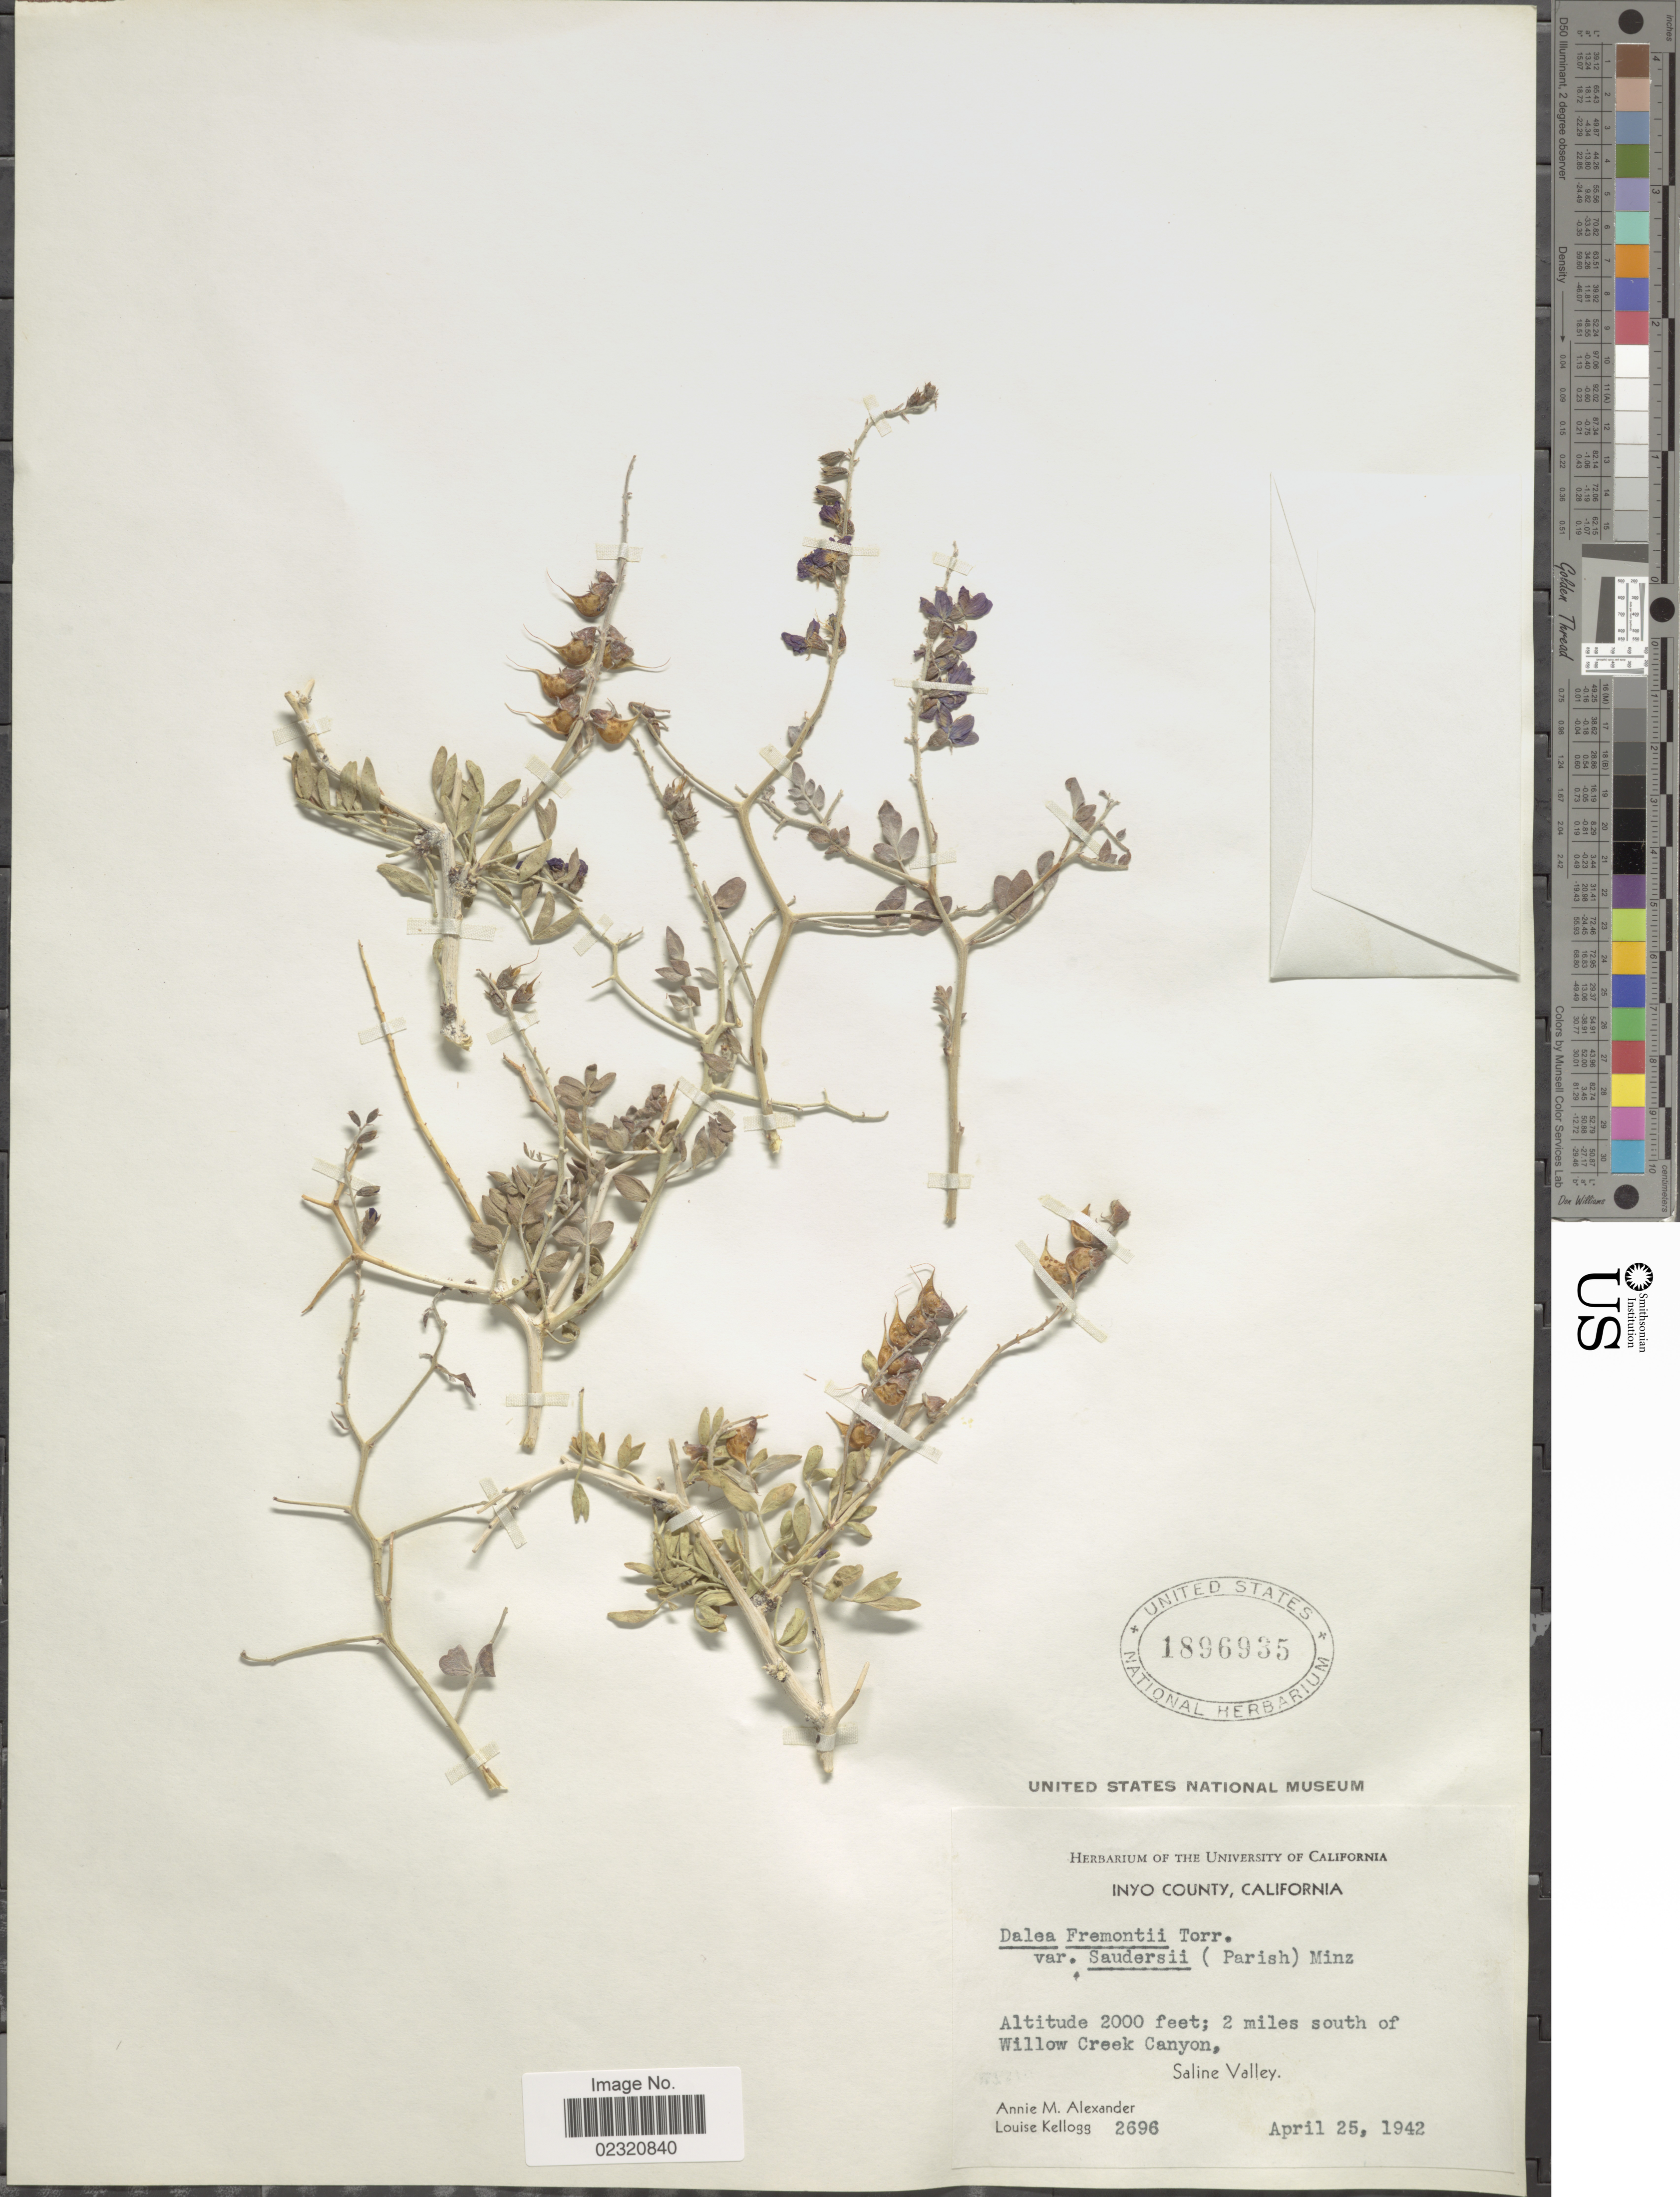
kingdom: Plantae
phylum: Tracheophyta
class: Magnoliopsida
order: Fabales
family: Fabaceae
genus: Psorothamnus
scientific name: Psorothamnus arborescens var. minutifolius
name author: (Parish) Barneby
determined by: Strong, Mark T., (BOT), Smithsonian Institution - National Museum of Natural History (UNITED STATES)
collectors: A. M. Alexander & L. Kellogg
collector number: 2696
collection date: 1942-04-25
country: United States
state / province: California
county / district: Inyo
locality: Inyo County, 2 miles south of Willow Creek Canyon, Saline Valley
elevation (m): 610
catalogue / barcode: US 1896935